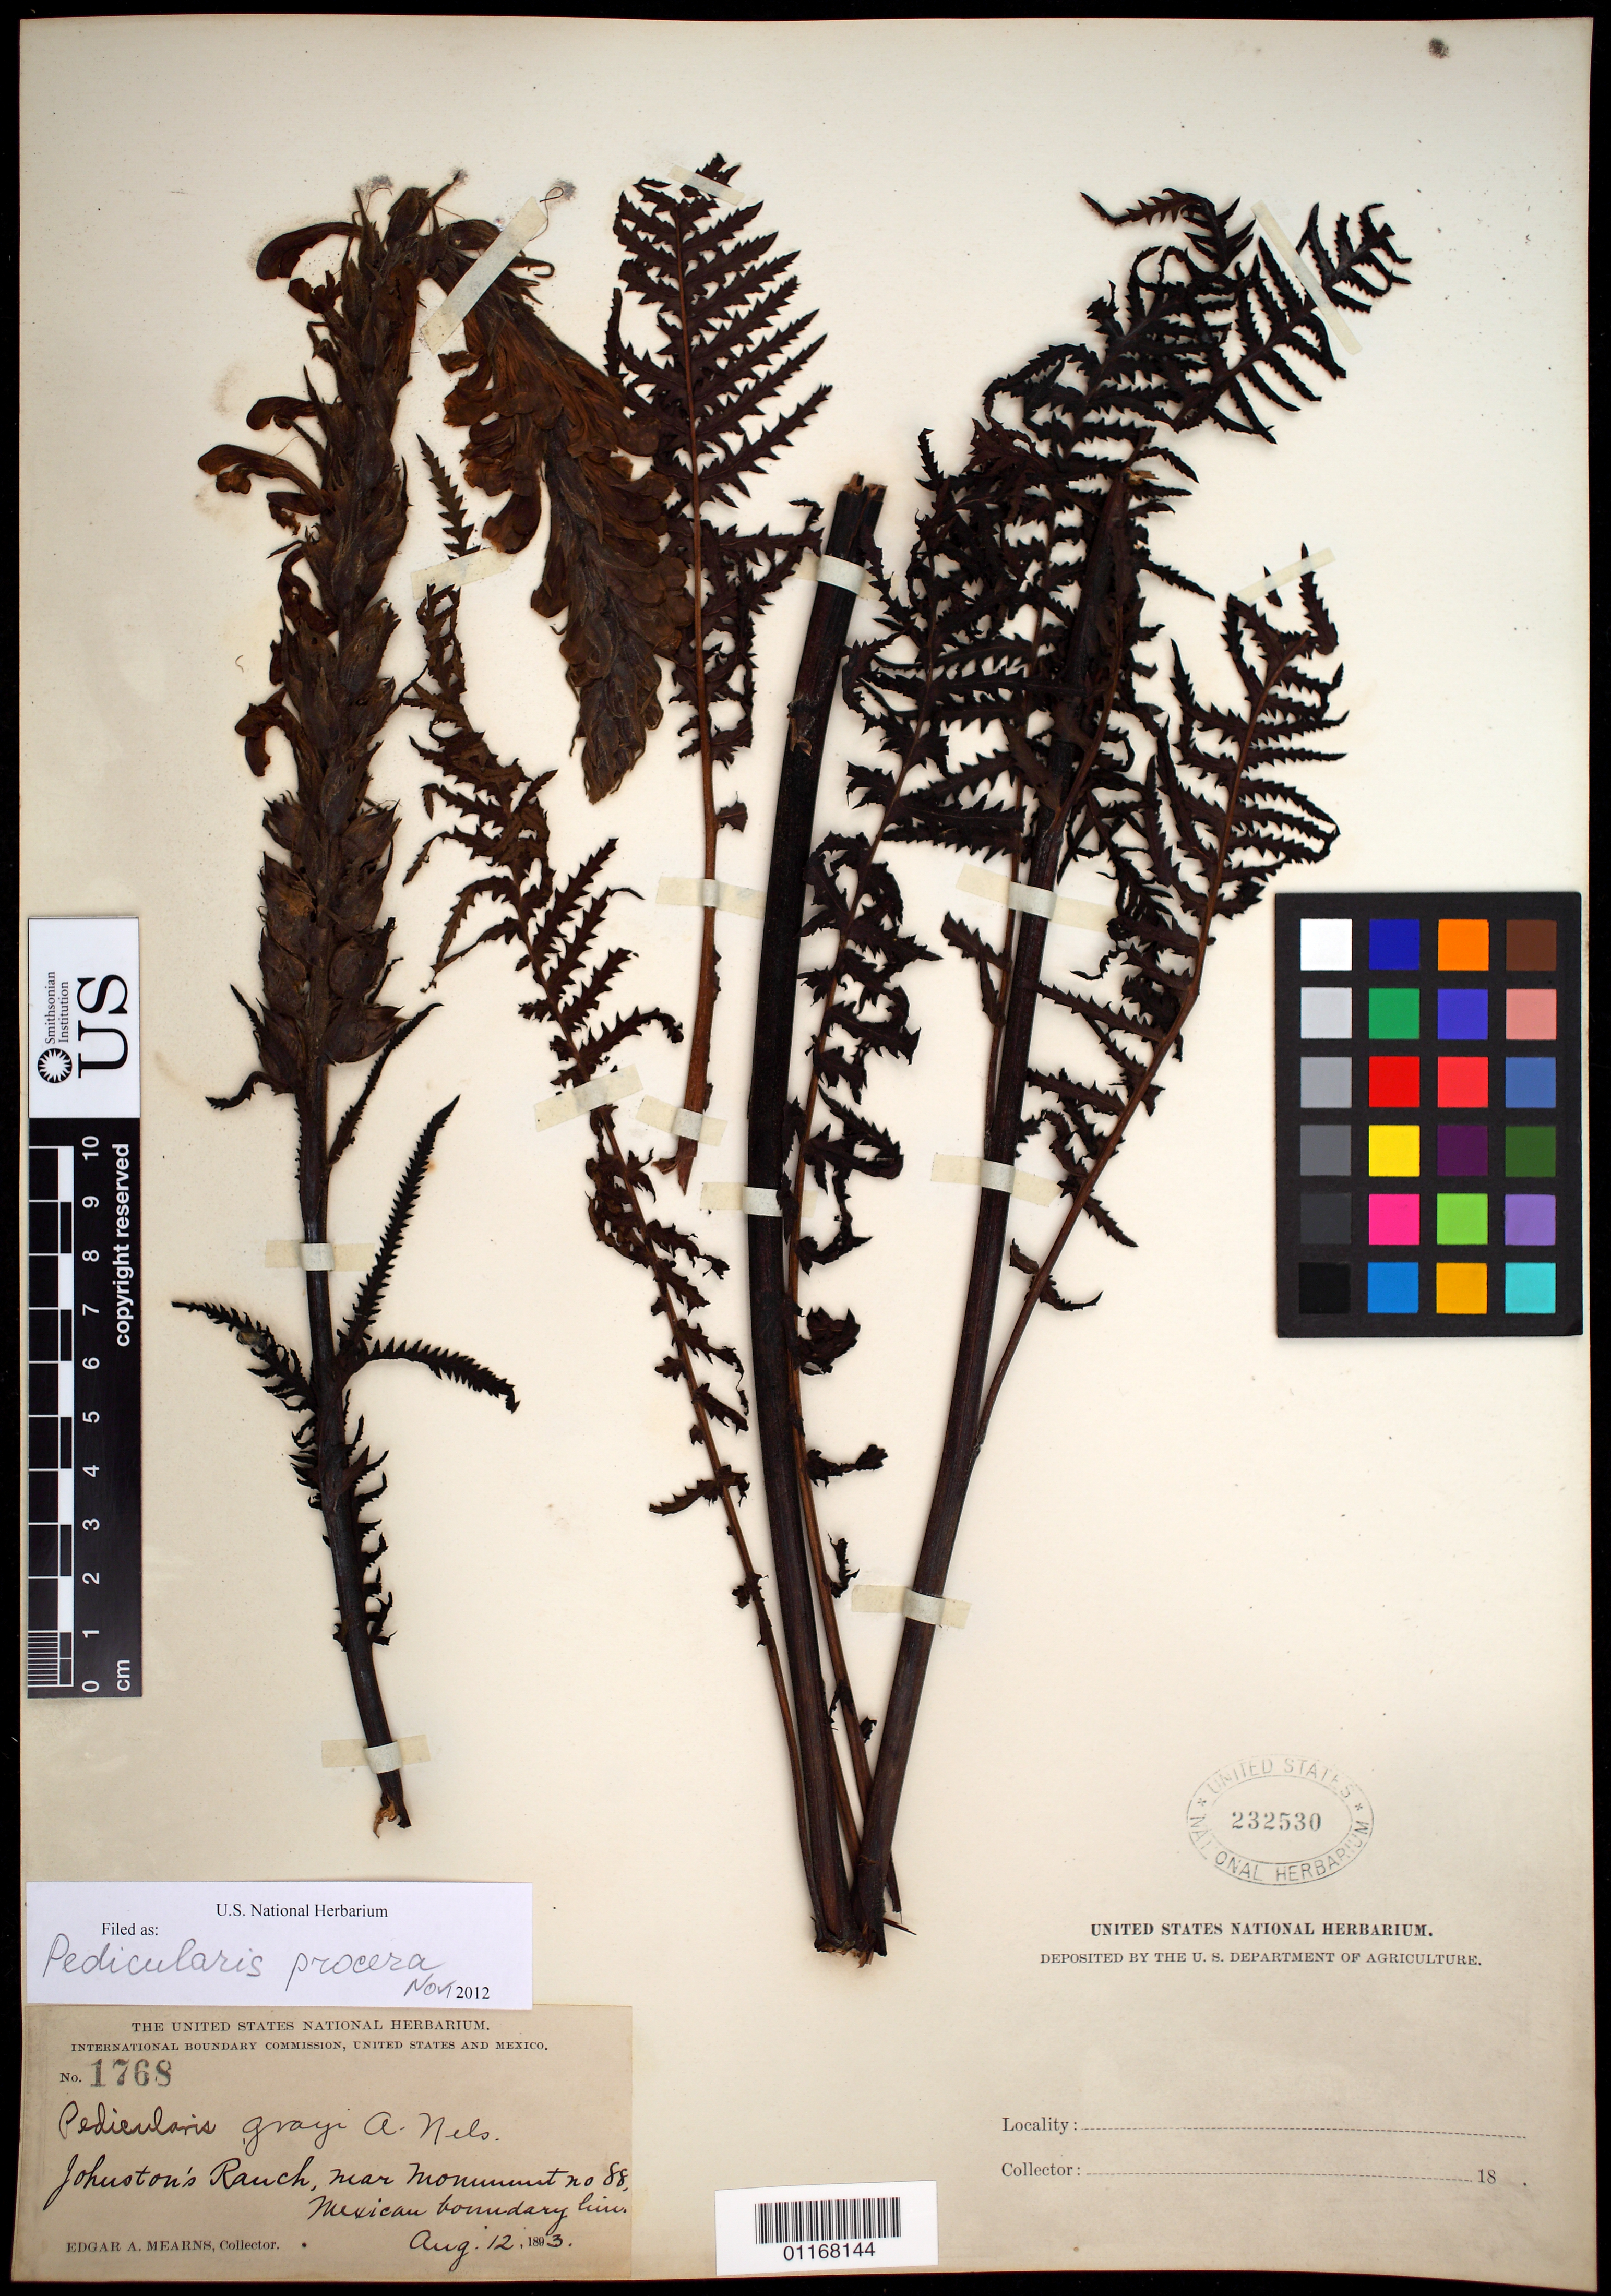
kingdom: Plantae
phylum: Tracheophyta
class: Magnoliopsida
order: Lamiales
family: Orobanchaceae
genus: Pedicularis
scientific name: Pedicularis procera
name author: A. Gray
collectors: E. A. Mearns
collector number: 1768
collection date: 1893-08-12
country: United States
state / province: California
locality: Johnston's Ranch, near Monument 88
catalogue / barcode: US 232530